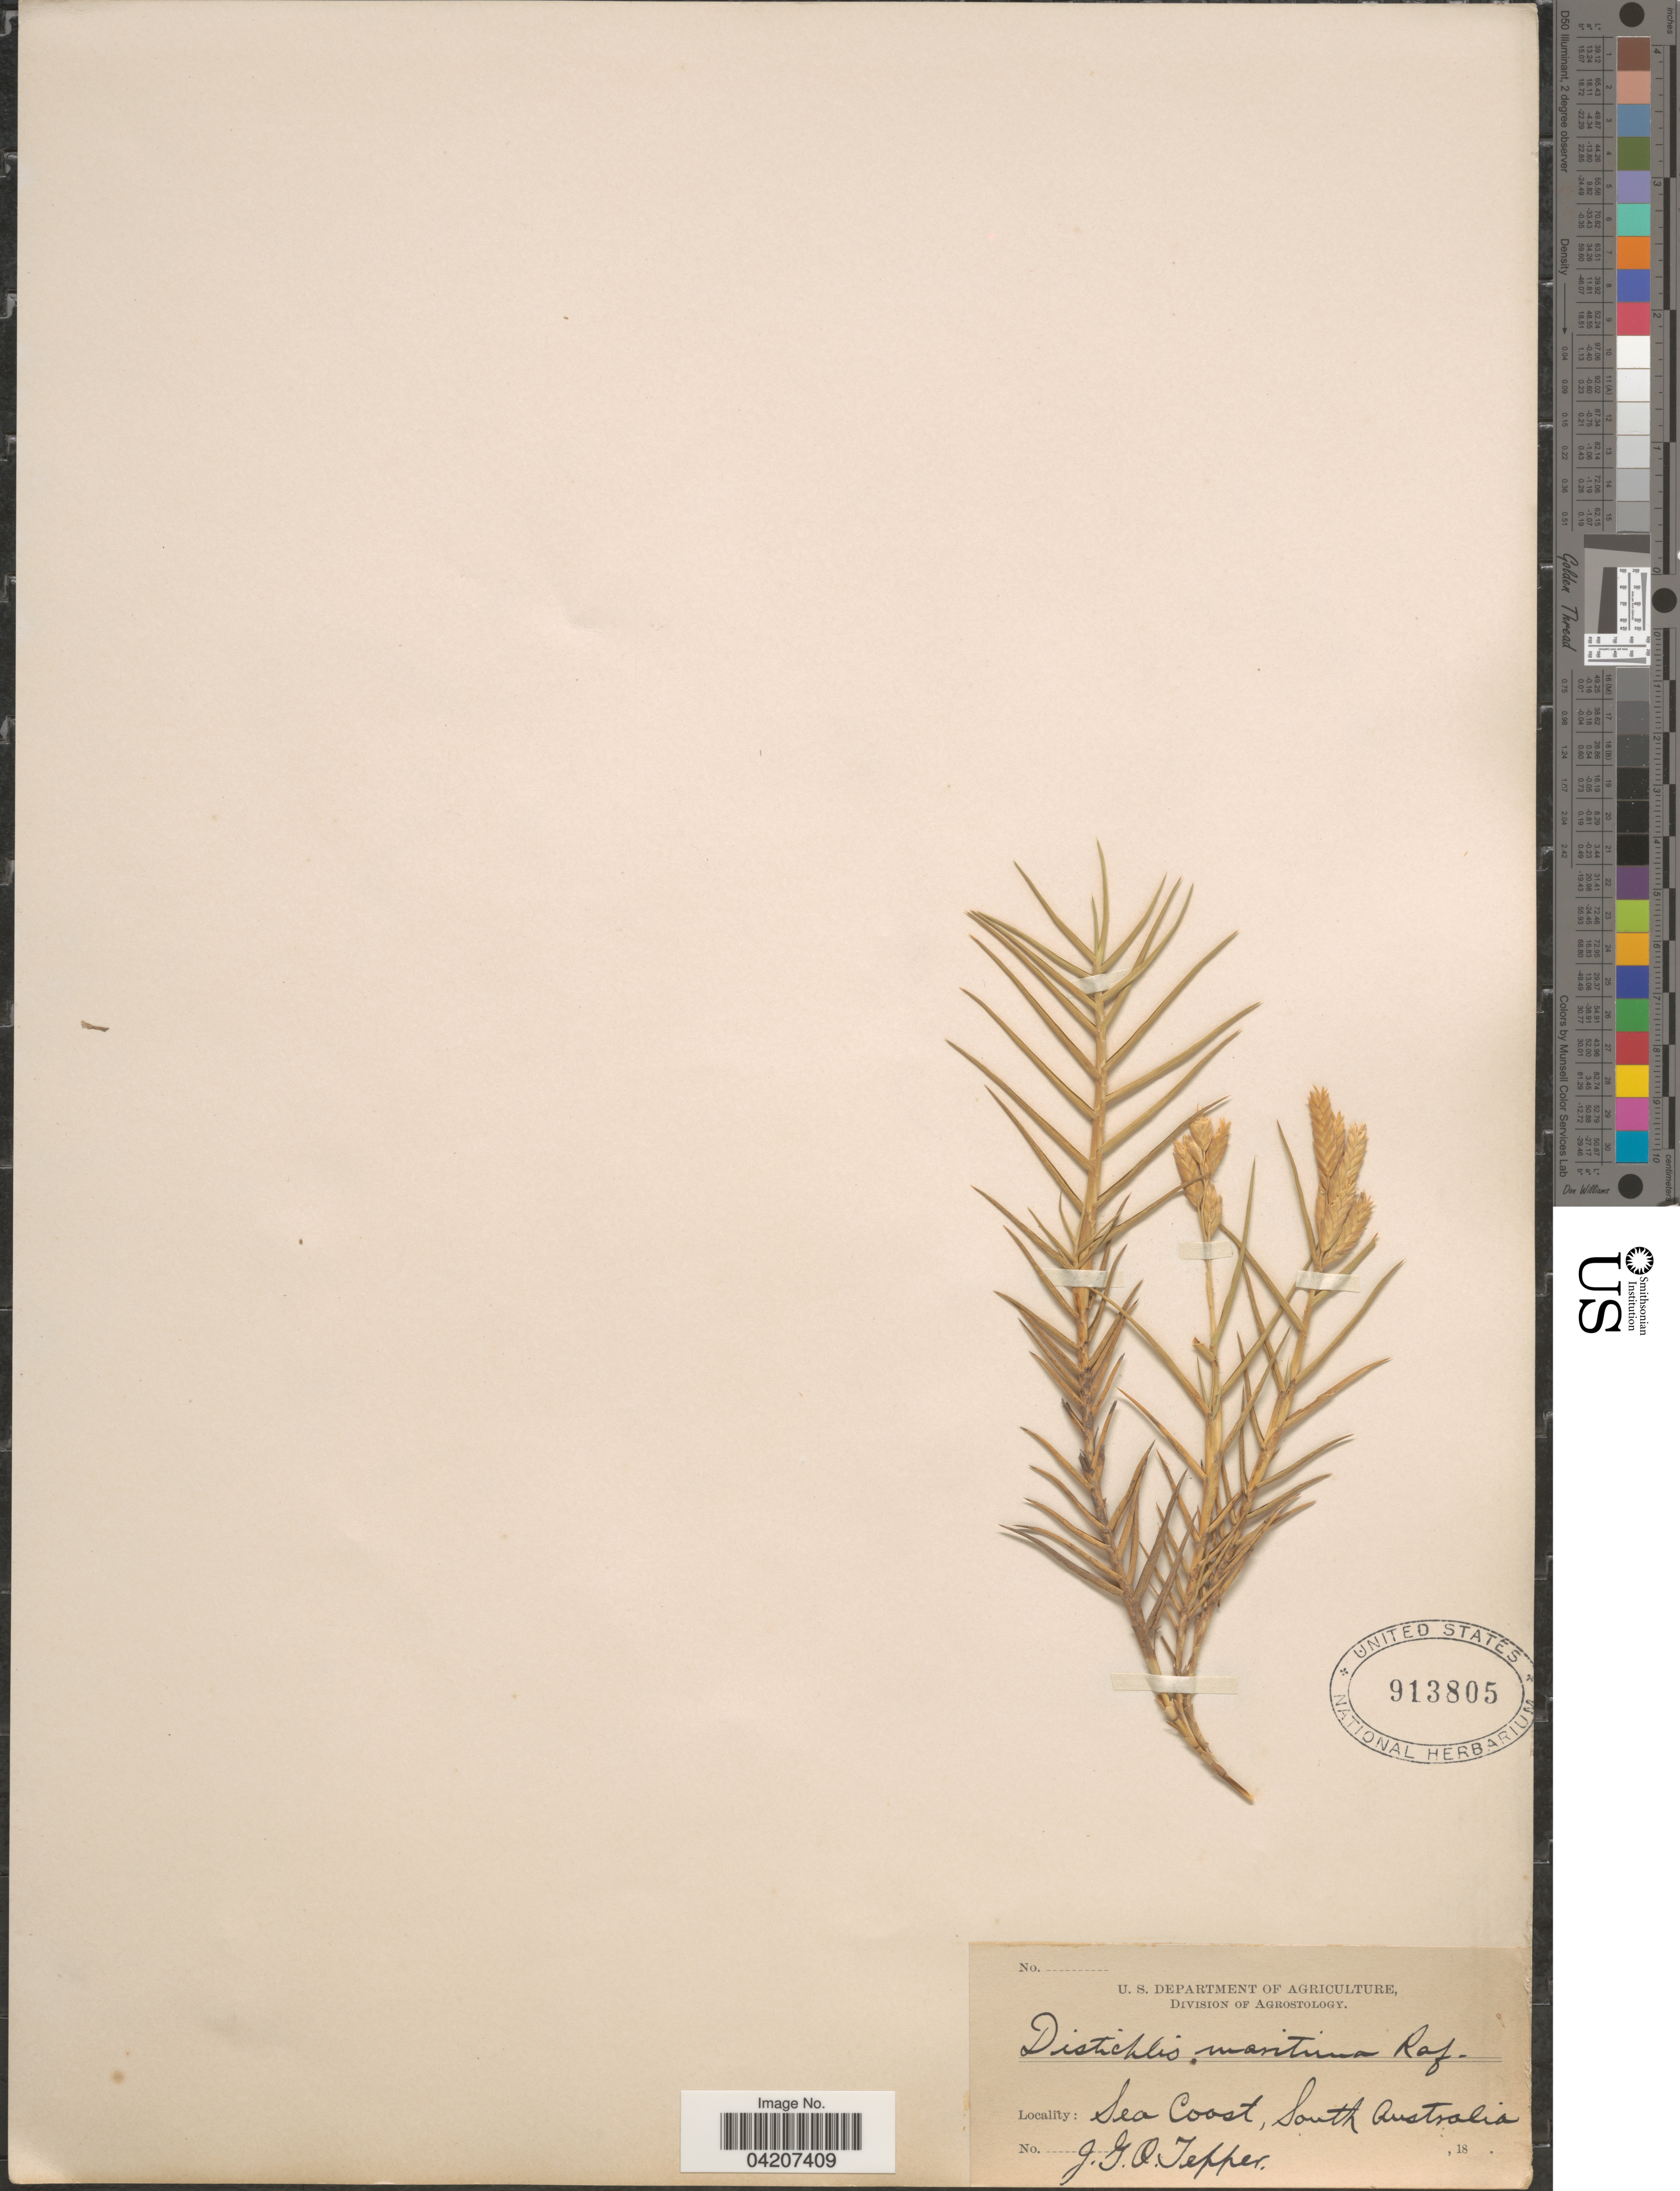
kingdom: Plantae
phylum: Tracheophyta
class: Liliopsida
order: Poales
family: Poaceae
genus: Distichlis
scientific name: Distichlis spicata subsp. stricta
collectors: J. Tepper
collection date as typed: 18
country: Australia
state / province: South Australia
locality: Sea Coast.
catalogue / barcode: US 913805